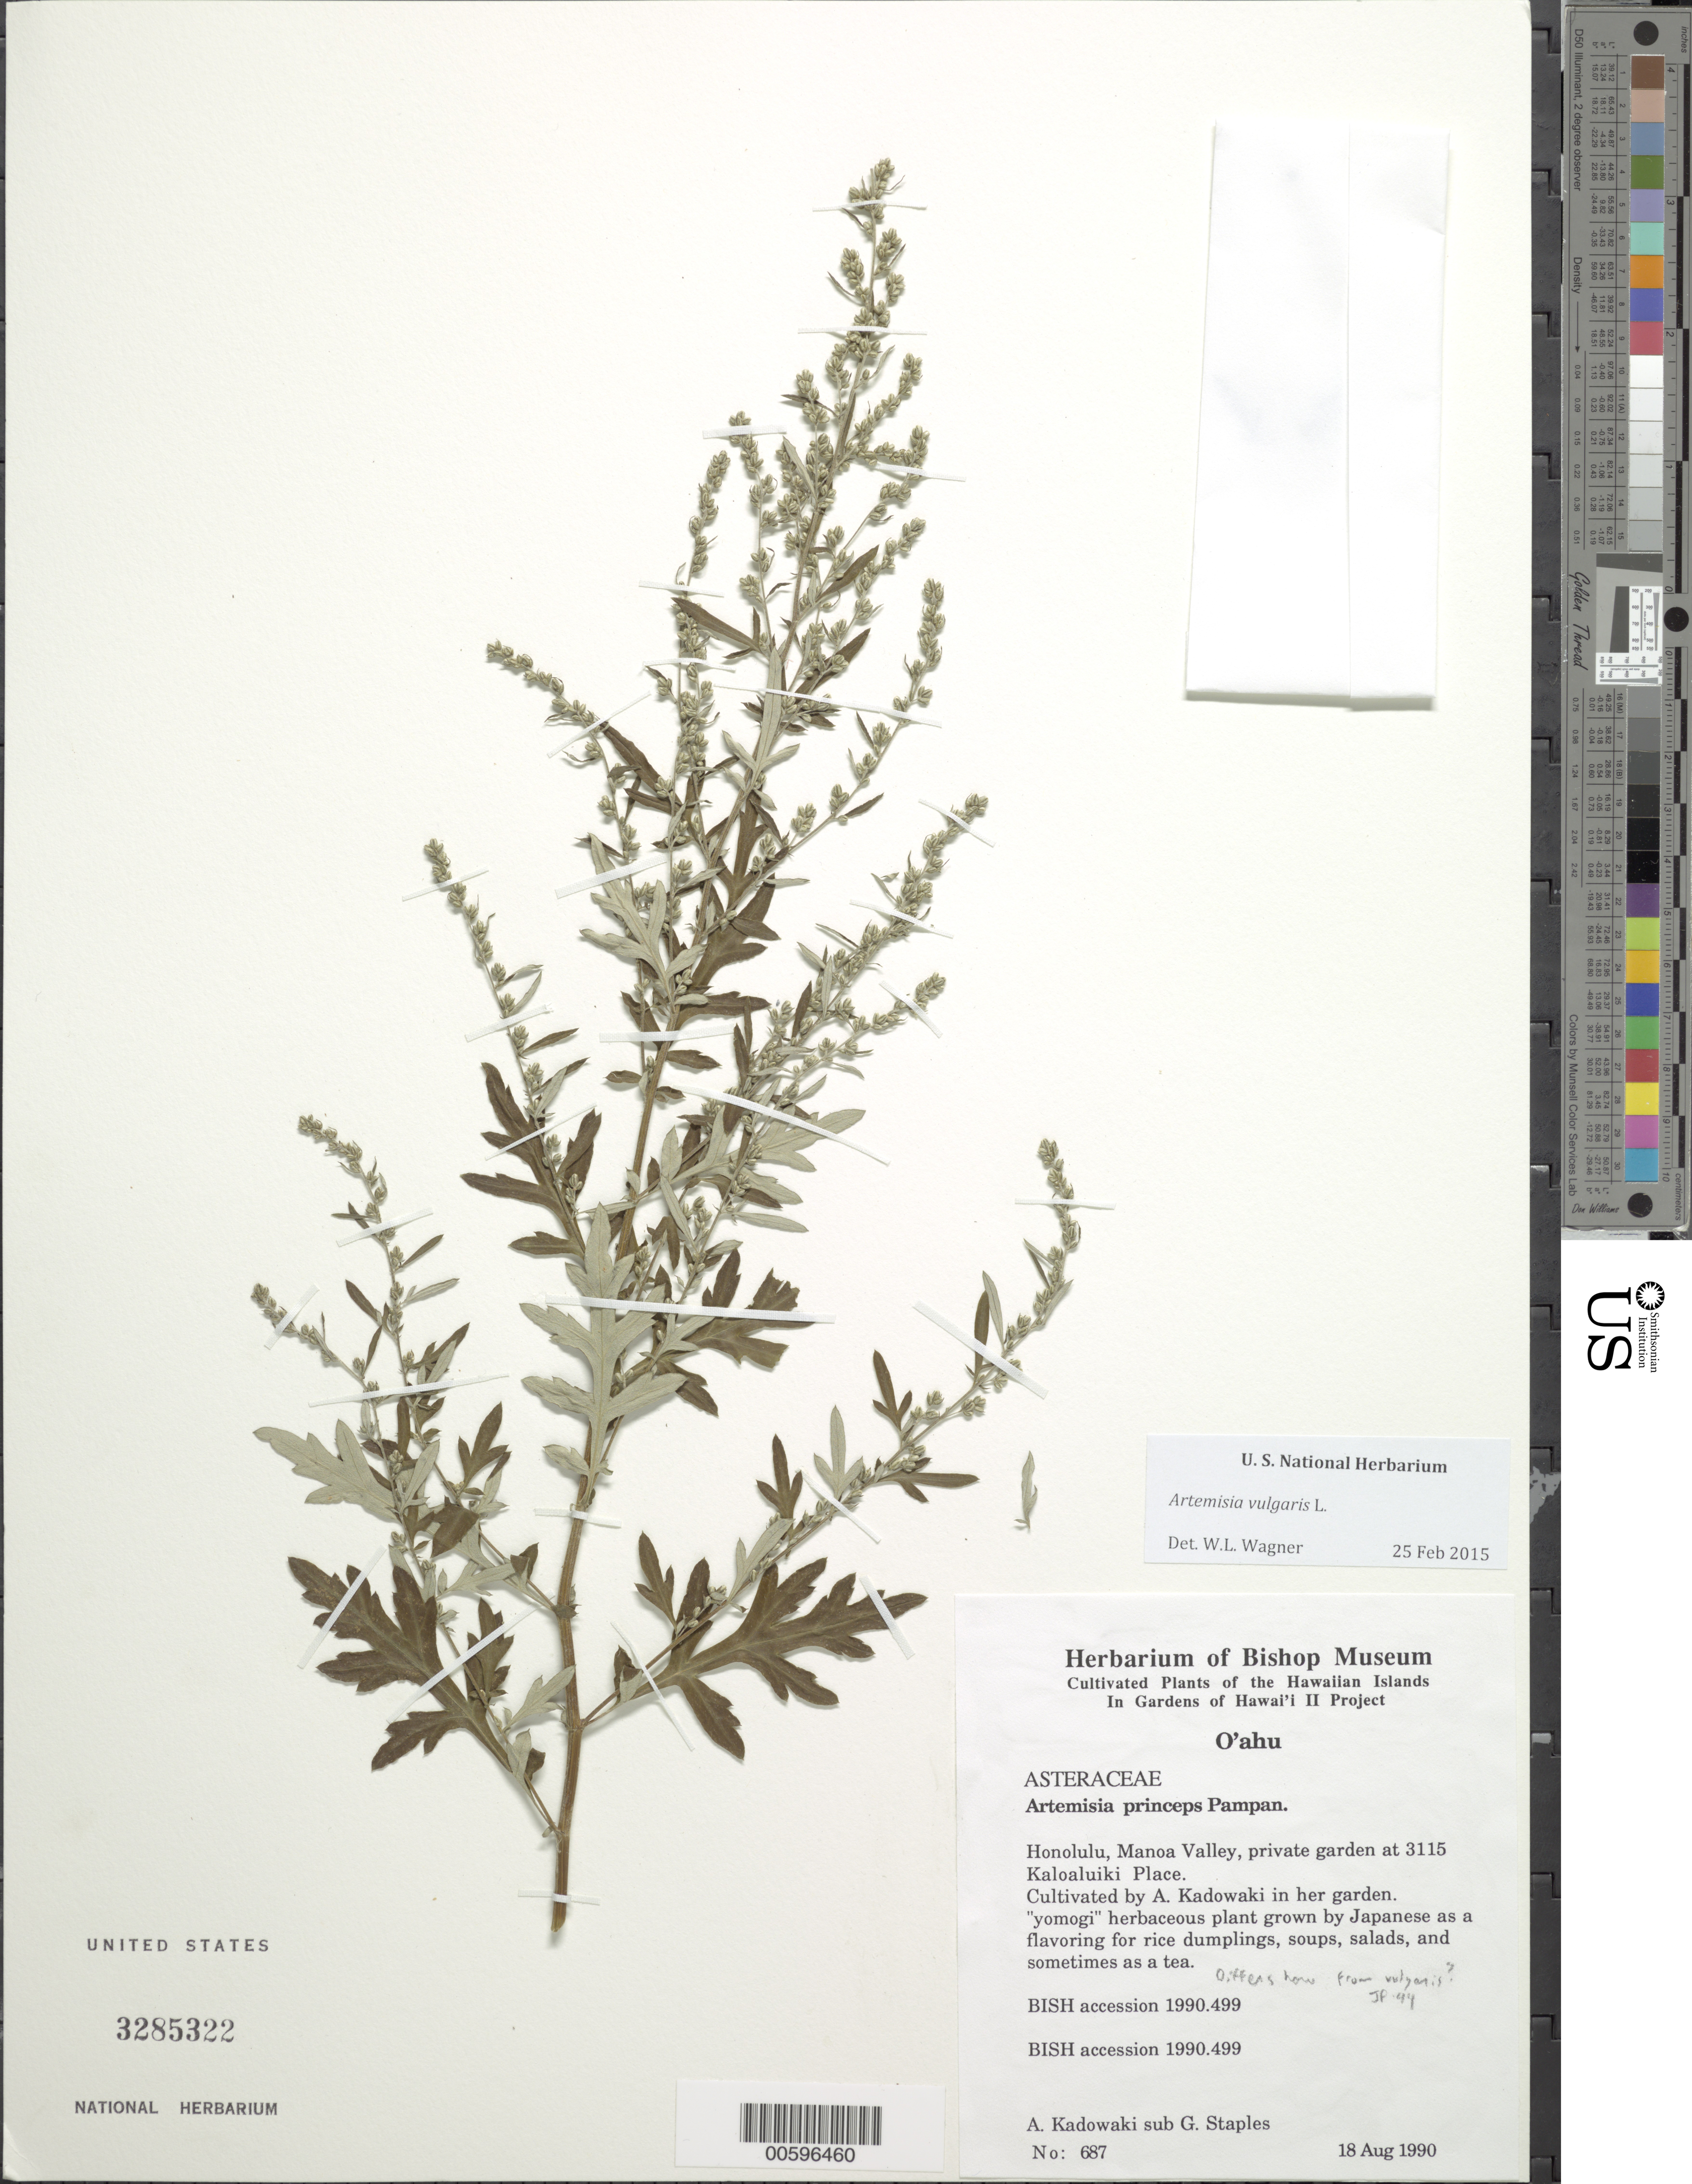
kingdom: Plantae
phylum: Tracheophyta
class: Magnoliopsida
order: Asterales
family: Asteraceae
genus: Artemisia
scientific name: Artemisia vulgaris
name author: L.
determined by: Wagner, W. L., (BOT), Smithsonian Institution - National Museum of Natural History (UNITED STATES)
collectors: A. Kadowaki & G. Staples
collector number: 687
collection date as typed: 18 Aug 1990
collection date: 1990-08-18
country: United States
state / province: Hawaii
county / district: Honolulu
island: Oahu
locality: Honolulu, Manoa Valley, private garden at 3115 Kaloaluiki Place.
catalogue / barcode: US 3285322